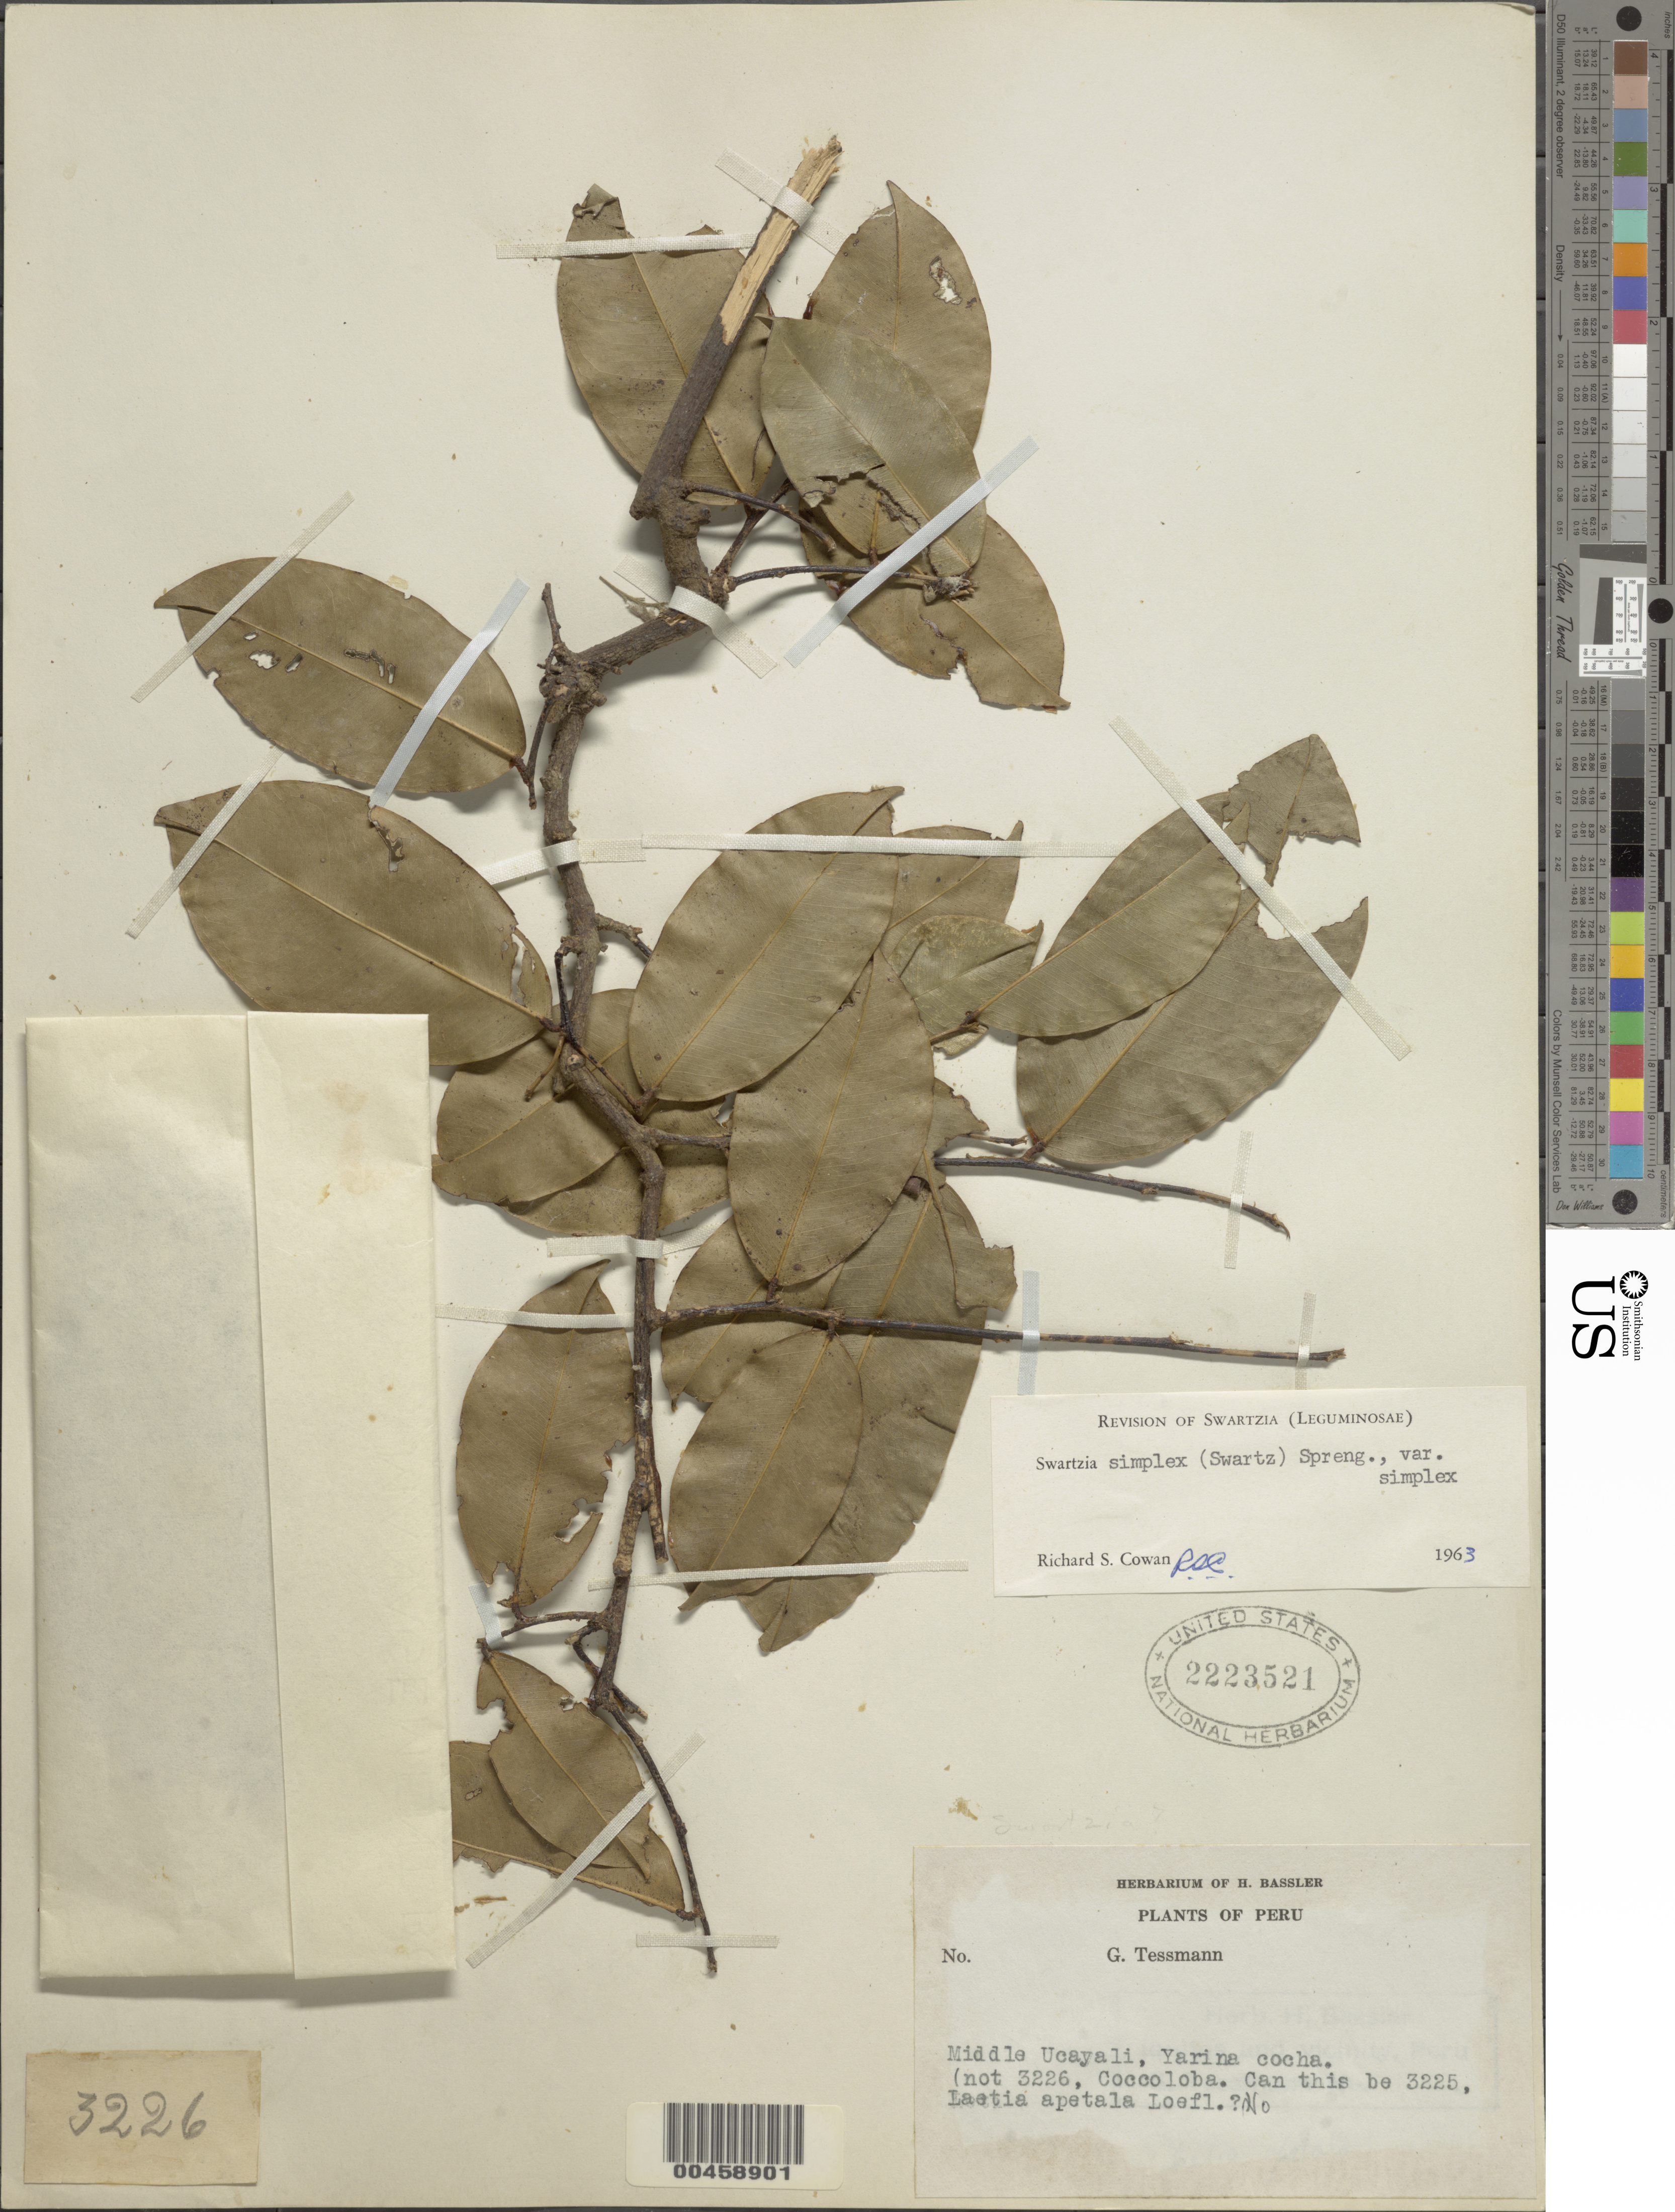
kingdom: Plantae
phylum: Tracheophyta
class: Magnoliopsida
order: Fabales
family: Fabaceae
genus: Swartzia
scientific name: Swartzia simplex var. simplex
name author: (Sw.) Spreng.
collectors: G. Tessmann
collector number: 3226 ?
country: Peru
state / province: Ucayali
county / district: Coronel Portillo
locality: Middle Ucayali; Yarina Cocha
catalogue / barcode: US 2223521